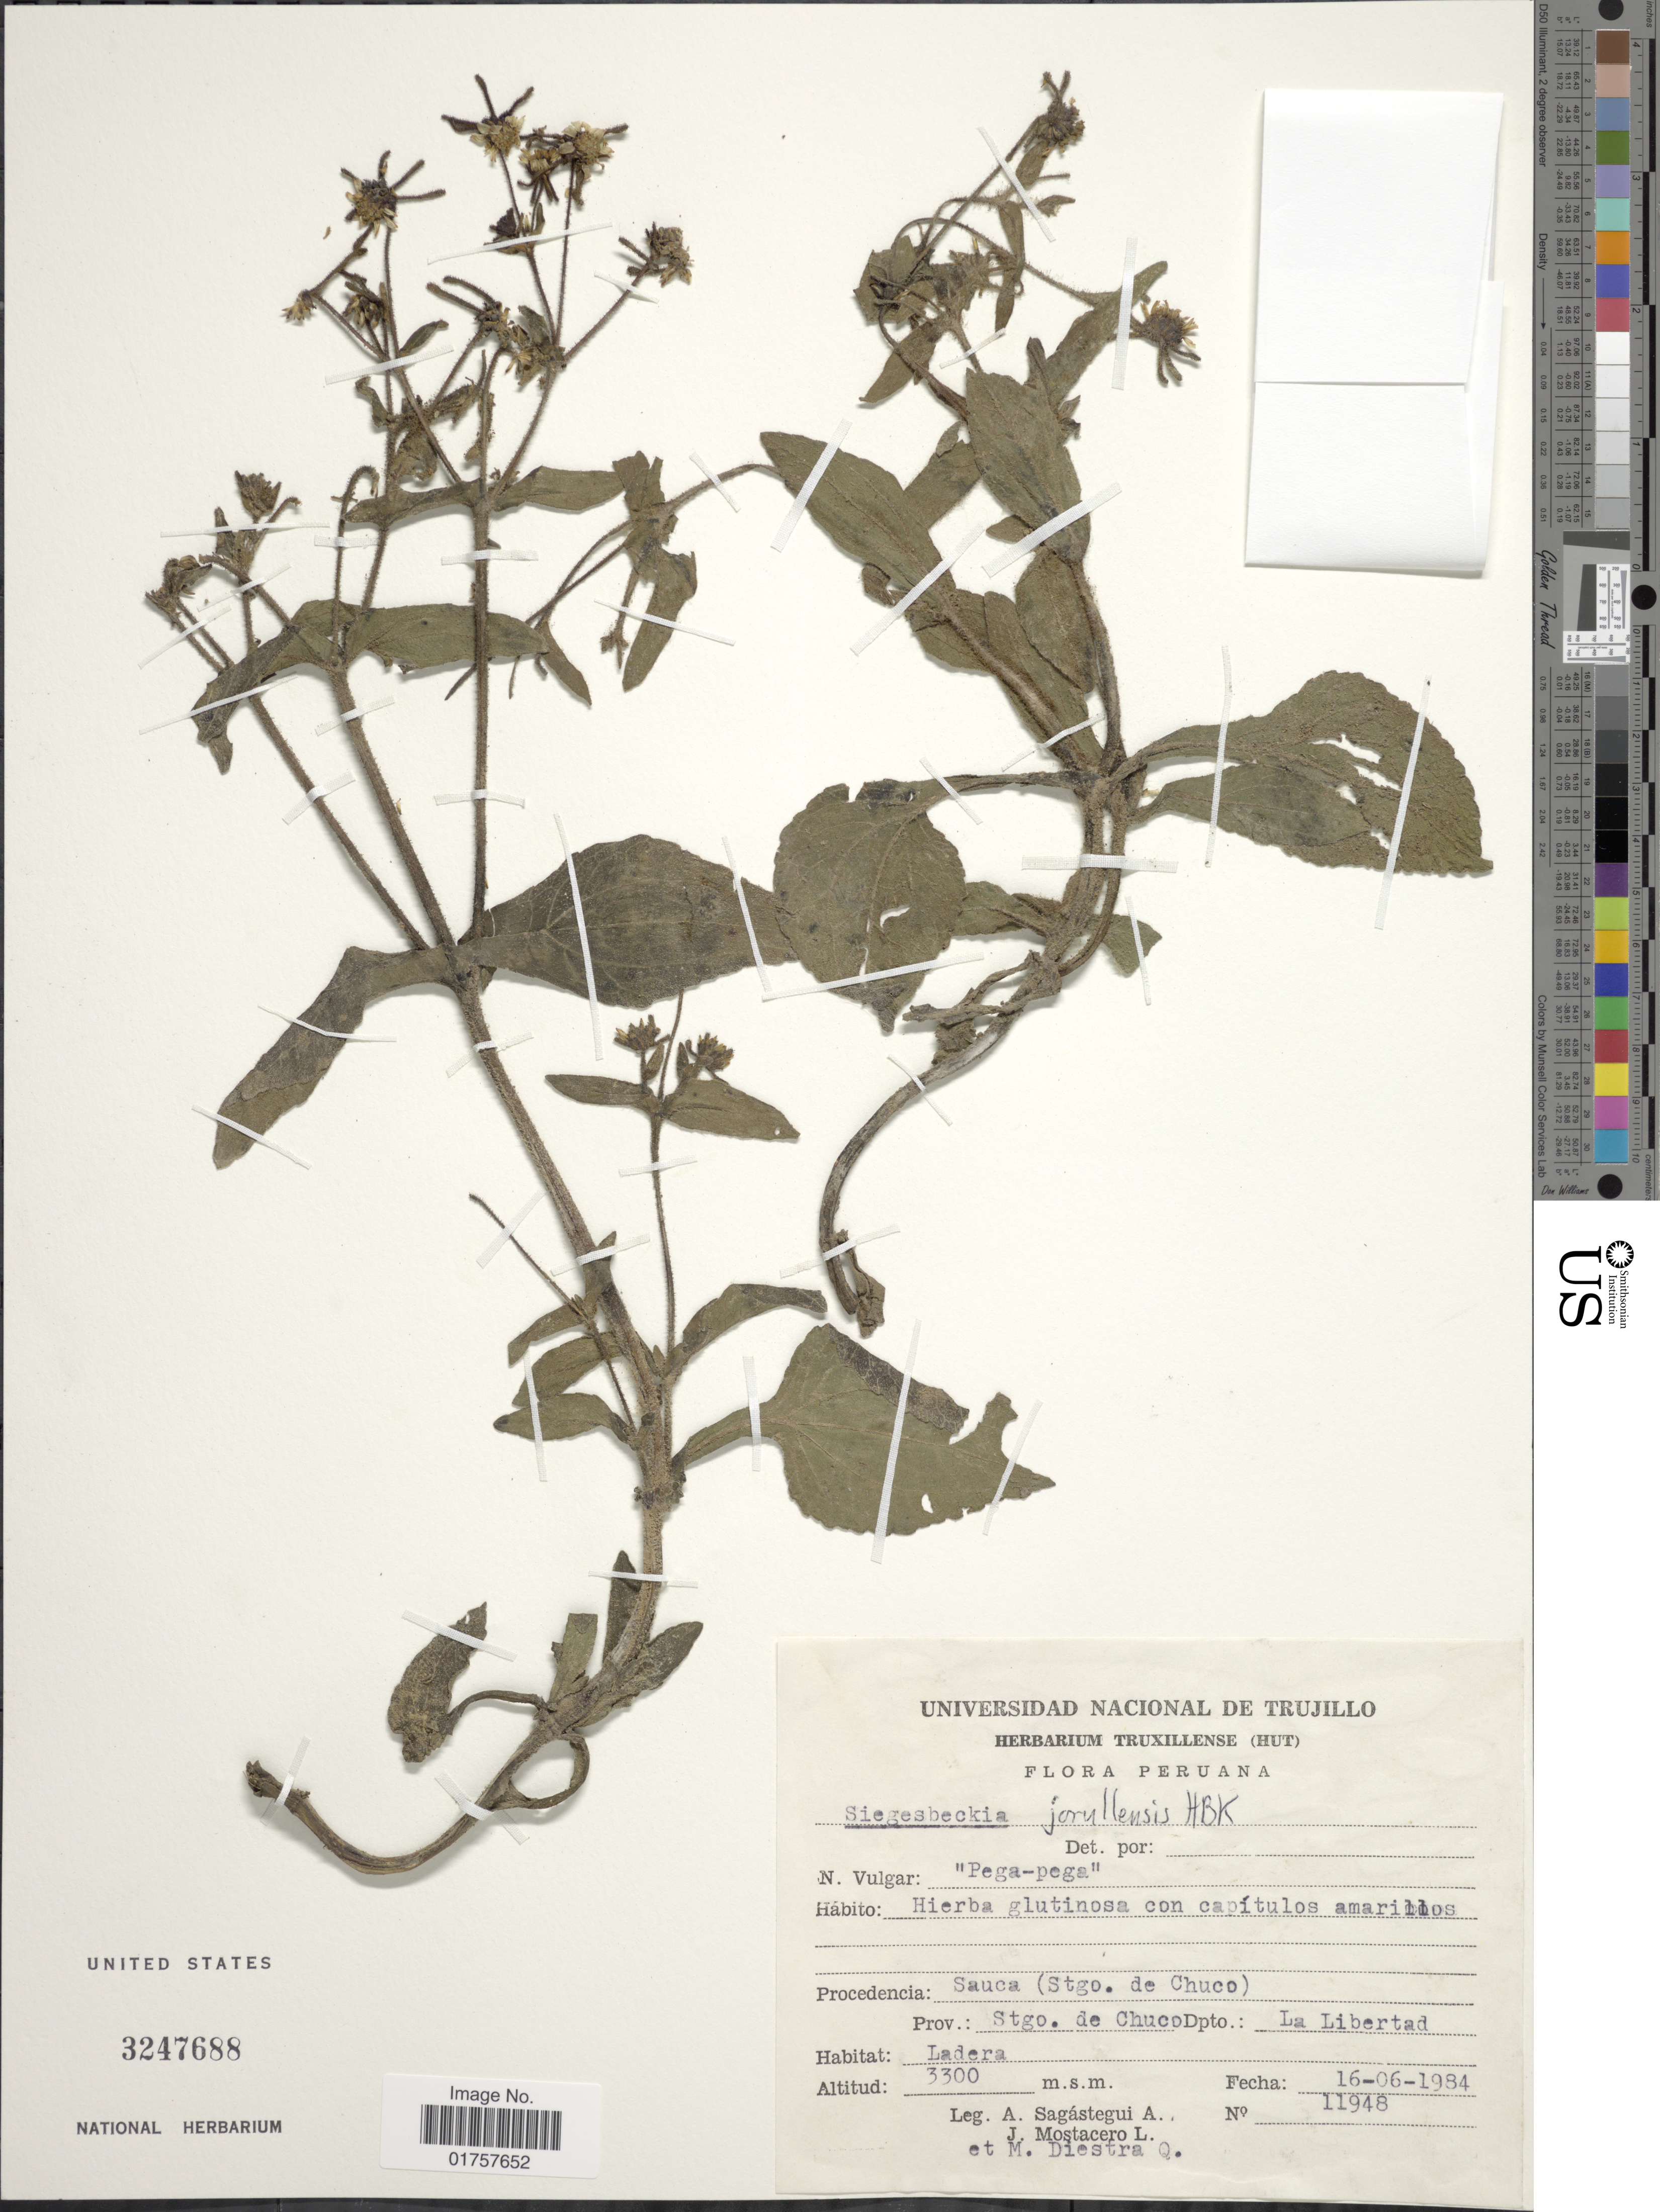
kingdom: Plantae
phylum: Tracheophyta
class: Magnoliopsida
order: Asterales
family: Asteraceae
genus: Sigesbeckia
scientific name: Sigesbeckia cordifolia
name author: Kunth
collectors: A. Sagástegui A., J. Mostacero L. & M. Diestra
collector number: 11948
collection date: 1984-06-16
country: Peru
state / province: La Libertad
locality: Proecedencia: Sauca (Stgo. de Chuco). Prov.: Stgo. de Chuco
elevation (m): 3300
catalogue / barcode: US 3247688